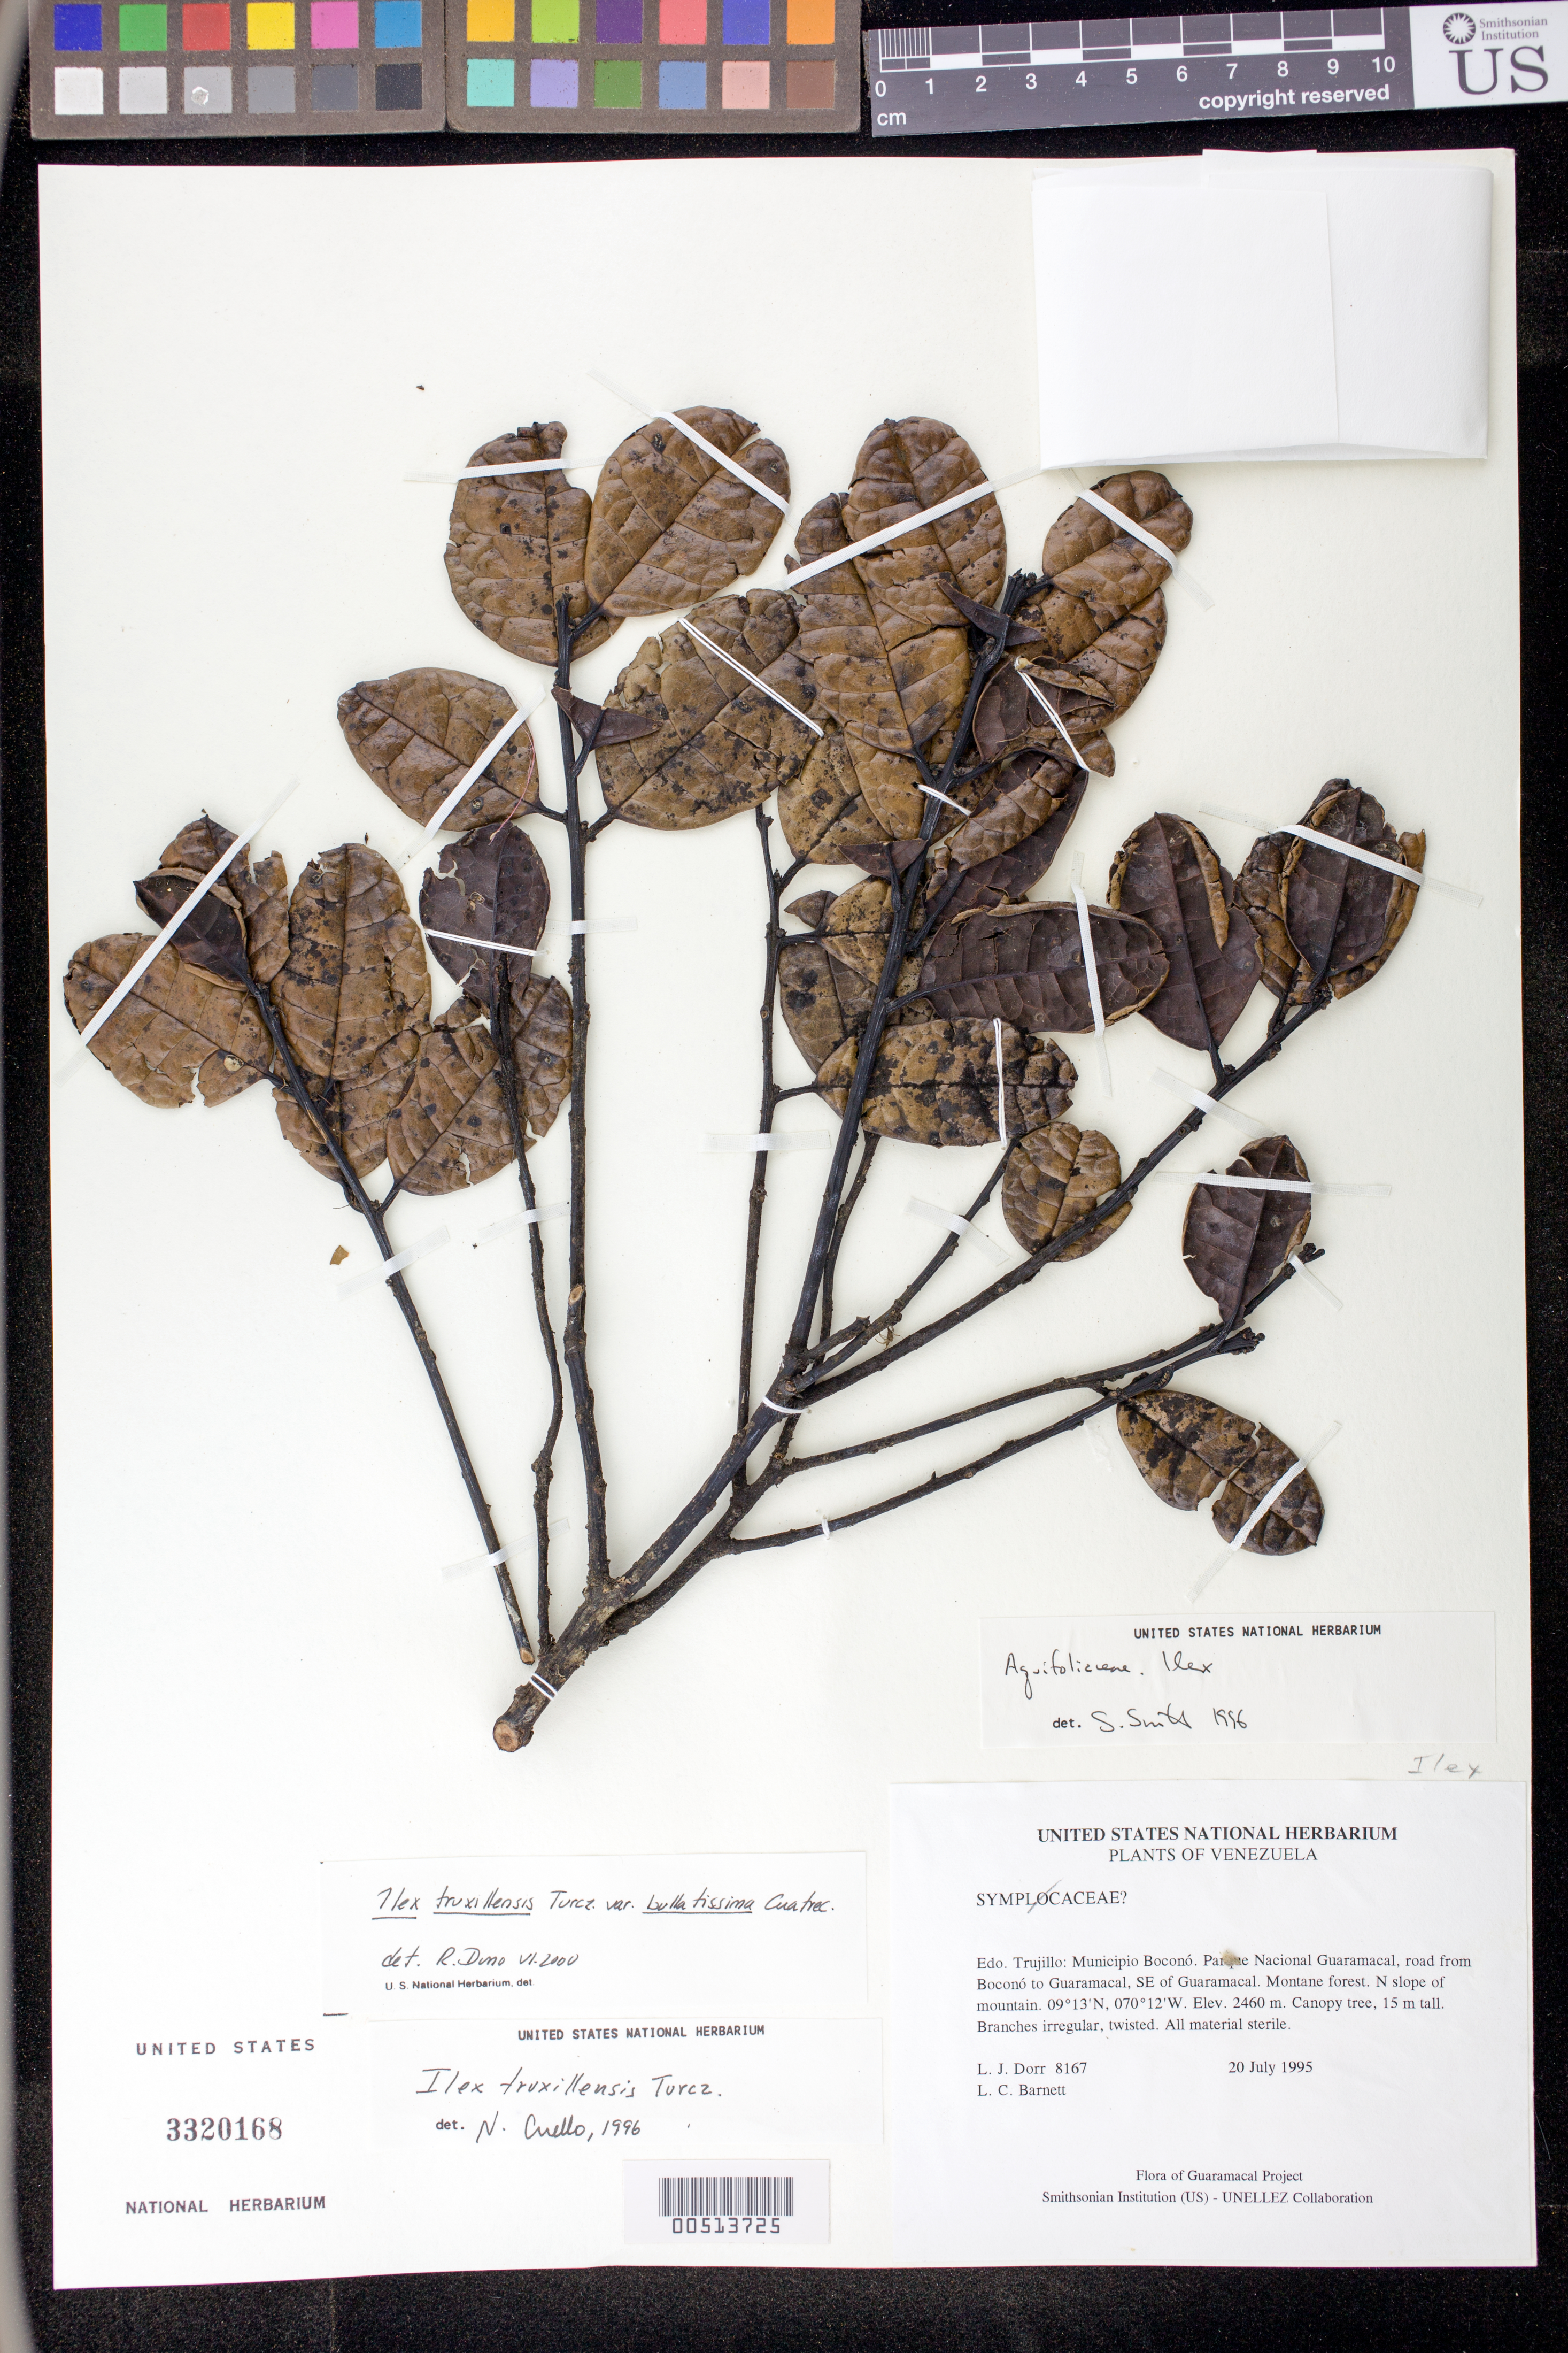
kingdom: Plantae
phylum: Tracheophyta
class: Magnoliopsida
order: Aquifoliales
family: Aquifoliaceae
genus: Ilex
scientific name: Ilex truxillensis var. bullatissima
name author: Cuatrec.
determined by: Duno de Stefano, R.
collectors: L. J. Dorr & L. C. Barnett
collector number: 8167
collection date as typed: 20 Jul 1995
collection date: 1995-07-20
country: Venezuela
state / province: Trujillo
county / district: Boconó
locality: Parque Nacional Guaramacal, road from Boconó to Guaramacal, SE of Guaramacal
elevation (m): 2460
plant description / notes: PORT, US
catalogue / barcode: US 3320168